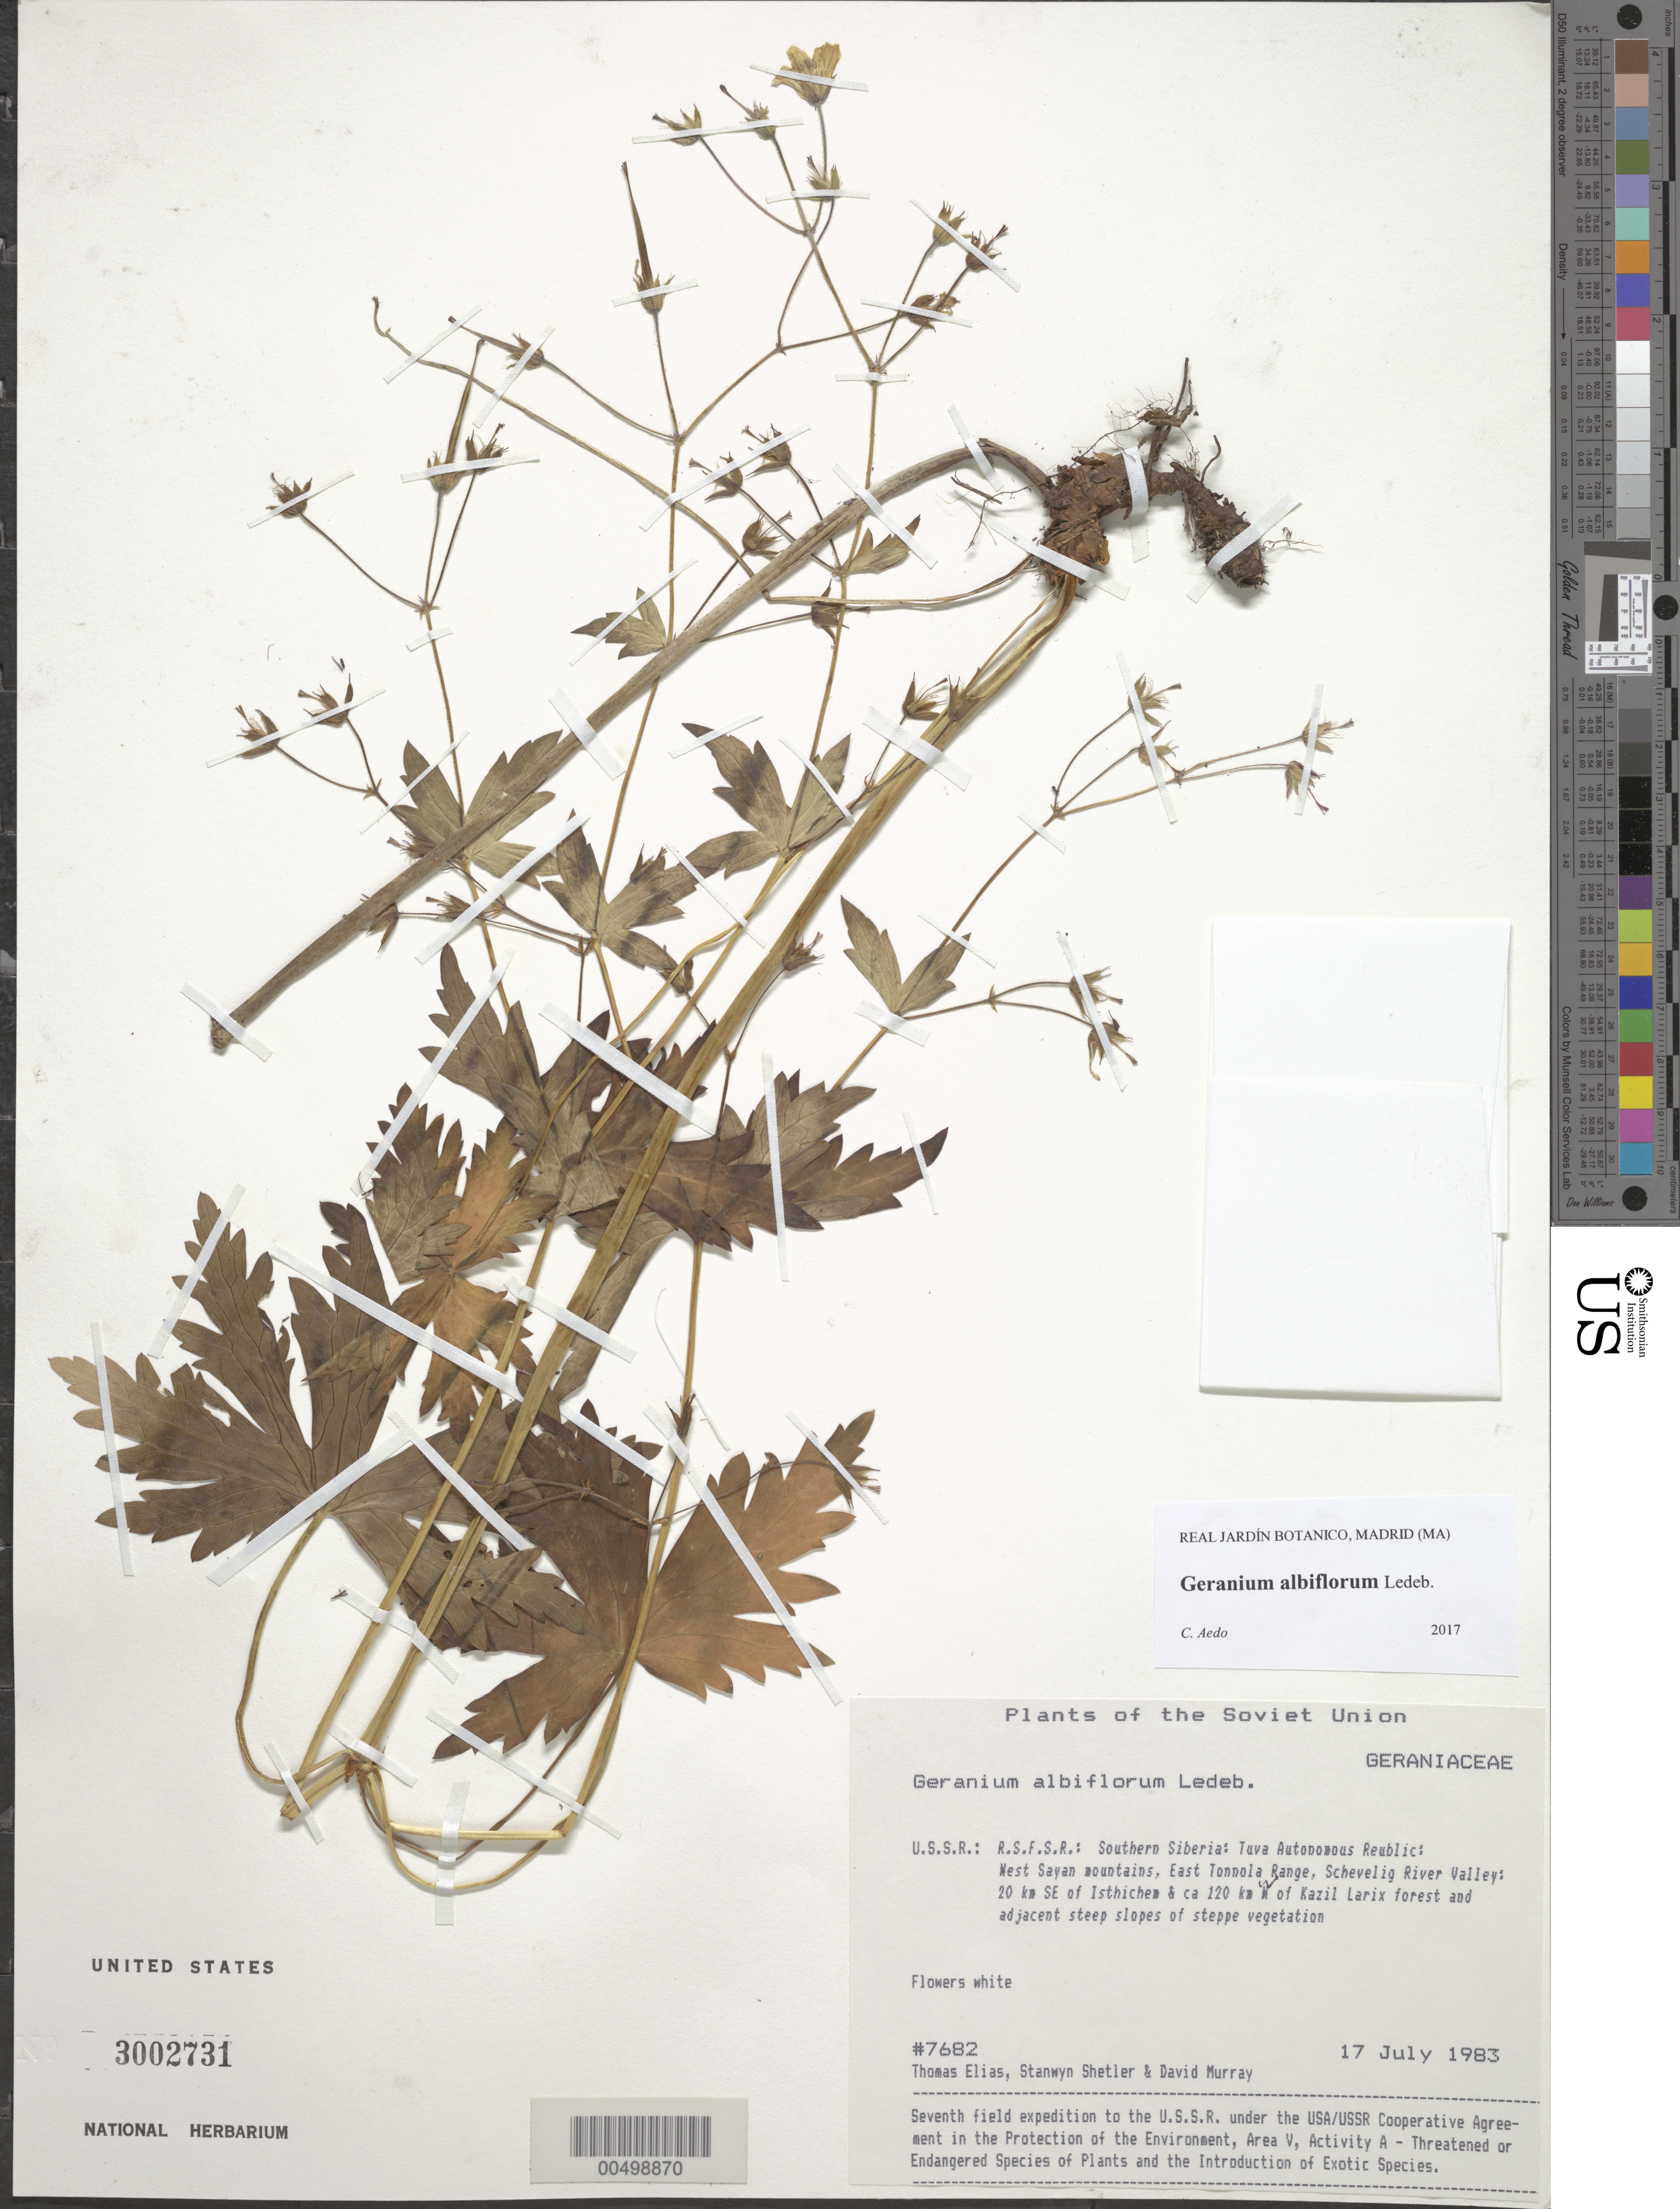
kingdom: Plantae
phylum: Tracheophyta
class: Magnoliopsida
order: Geraniales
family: Geraniaceae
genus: Geranium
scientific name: Geranium albiflorum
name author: Ledeb.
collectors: T. Elias, S. Shetler & D. F. Murray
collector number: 7682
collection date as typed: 17 Jul 1983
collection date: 1983-07-17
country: Russian Federation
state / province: Tuva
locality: West Sayan Mountains, E Tonnola [Tannu-Ola] Range, Schevelig River Valley, 20 km SE of Isthichem [Ishti-Khem], *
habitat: Larix forest and adjacent steep slopes of steppe vegetation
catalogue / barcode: US 3002731